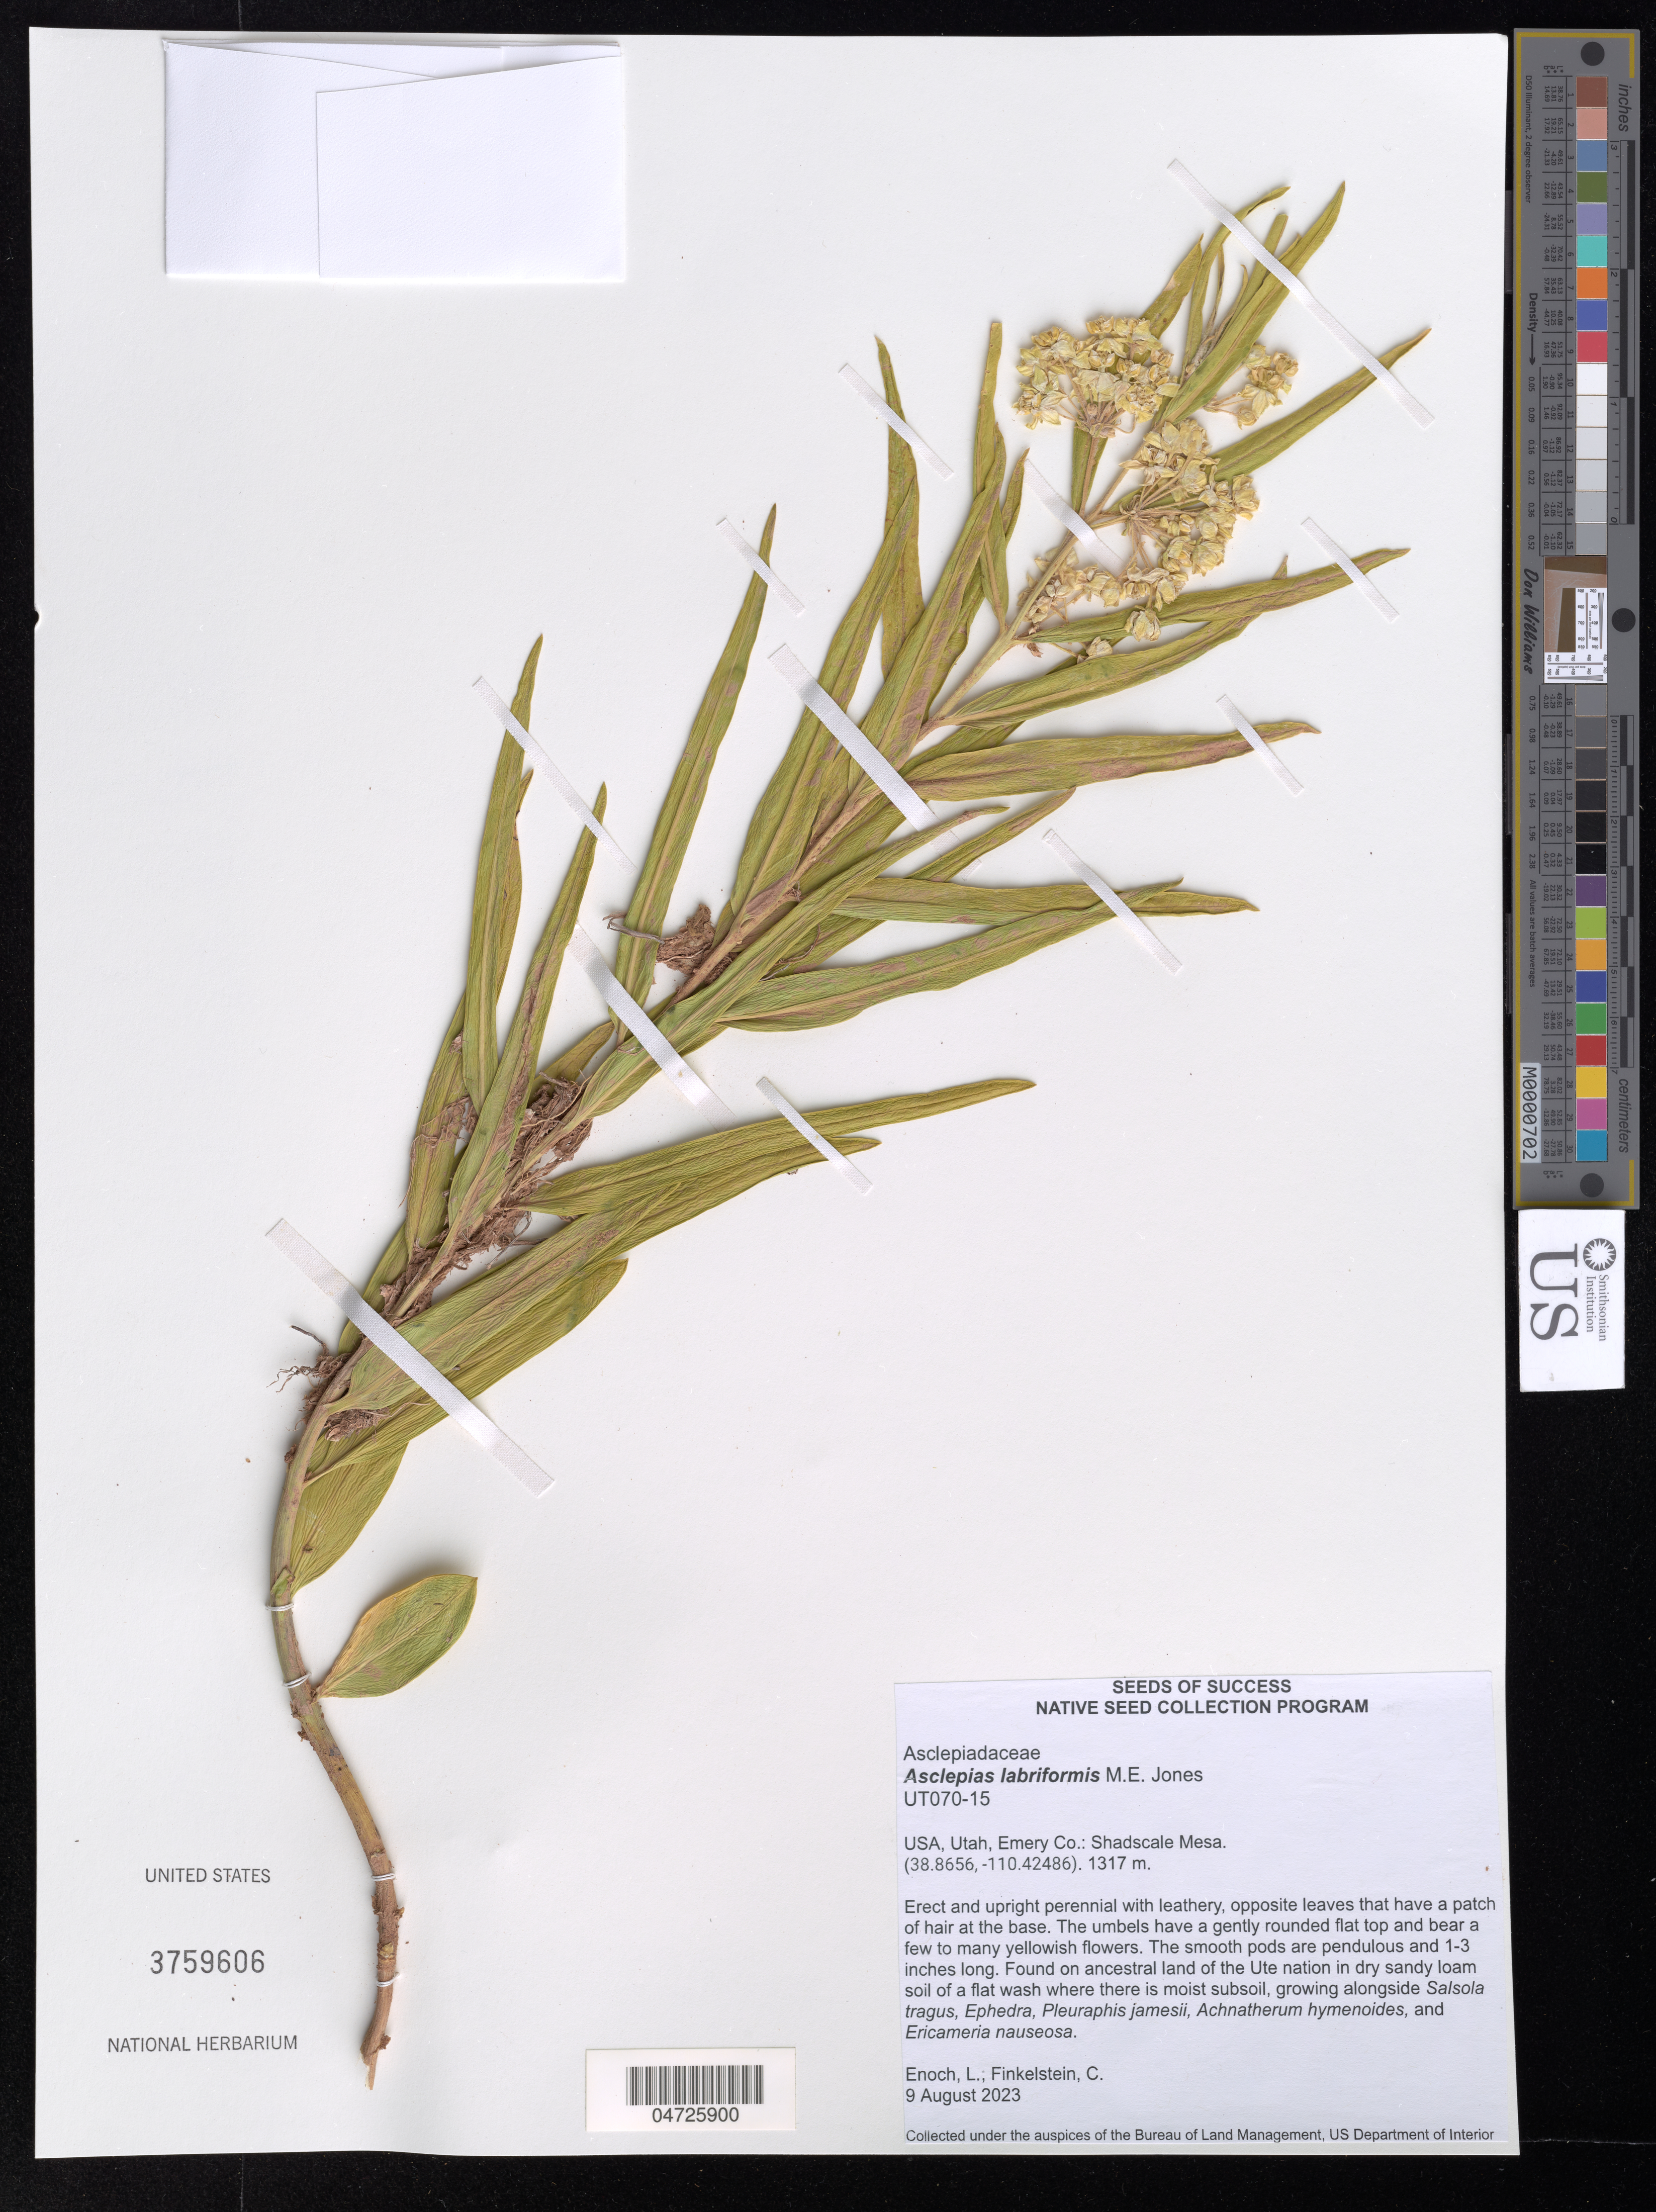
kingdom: Plantae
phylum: Tracheophyta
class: Magnoliopsida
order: Gentianales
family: Apocynaceae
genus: Asclepias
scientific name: Asclepias labriformis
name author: M.E. Jones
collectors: L. Enoch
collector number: UT070-15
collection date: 2023-08-09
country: United States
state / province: Utah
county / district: Emery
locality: Emery Co.: Shadscale Mesa.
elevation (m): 1317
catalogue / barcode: US 3759606